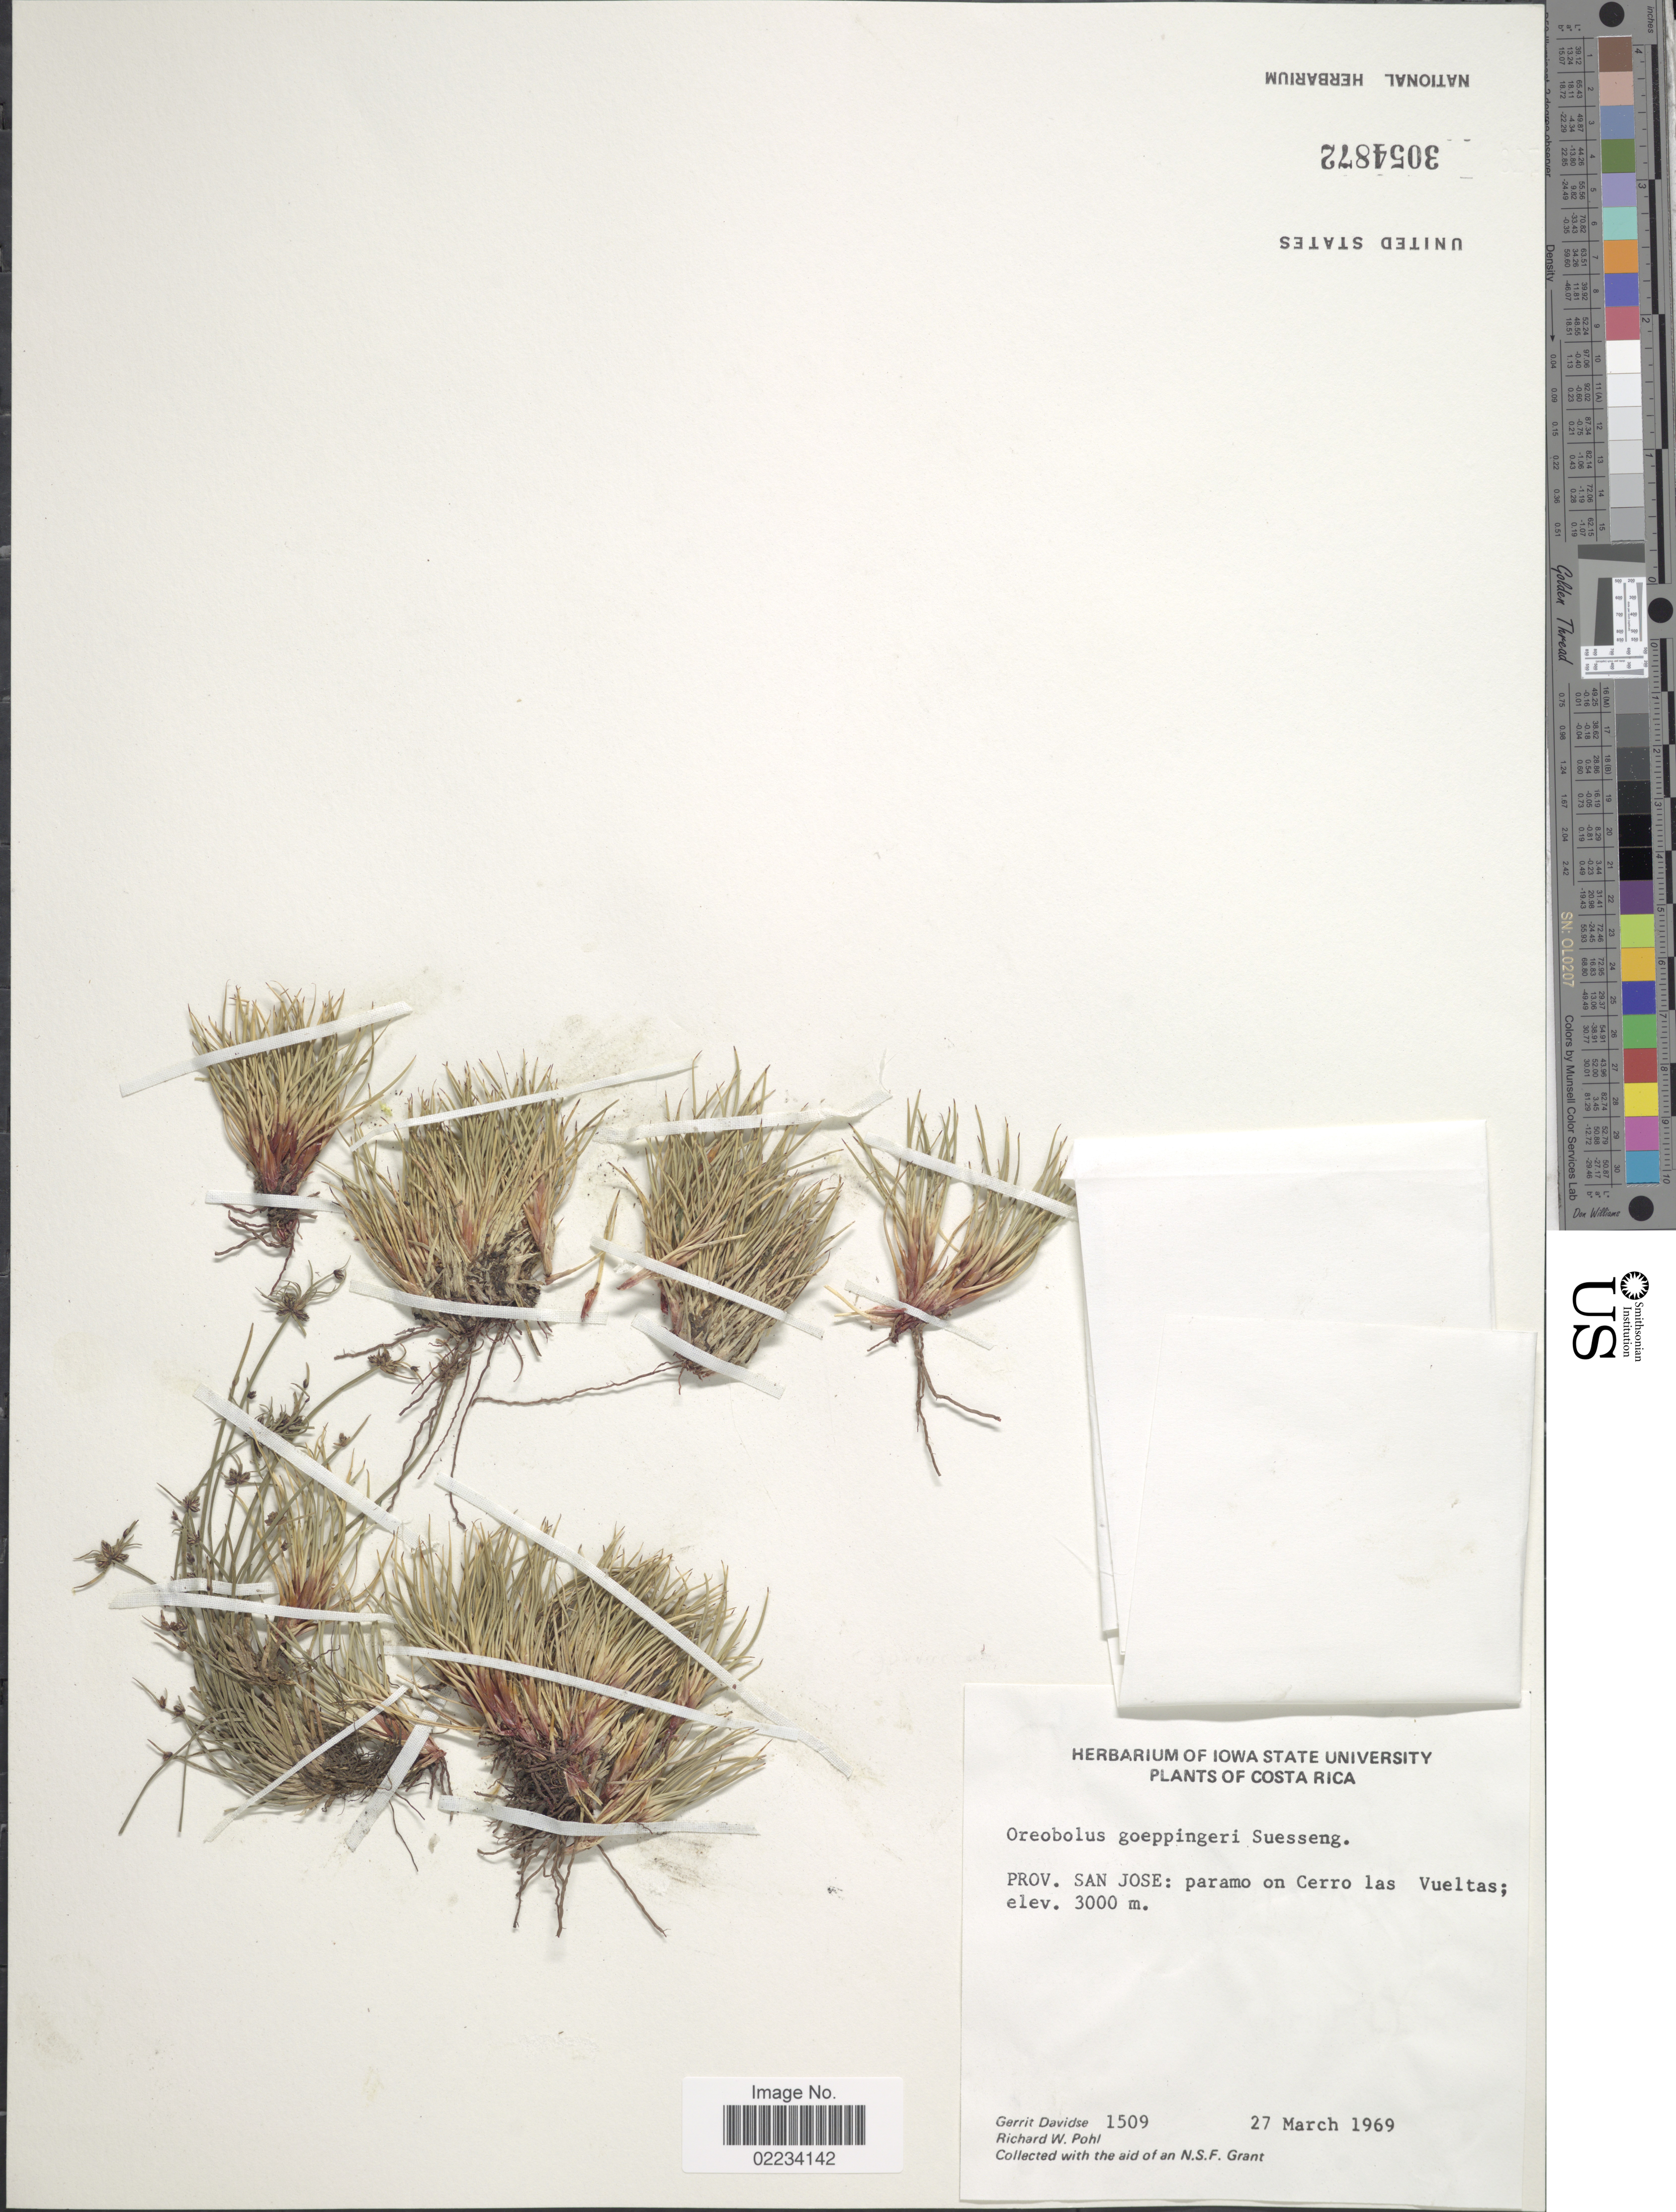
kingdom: Plantae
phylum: Tracheophyta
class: Liliopsida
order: Poales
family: Cyperaceae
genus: Oreobolus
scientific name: Oreobolus goeppingeri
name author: Suess.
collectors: G. Davidse & R. W. Pohl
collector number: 1509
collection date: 1969-03-27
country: Costa Rica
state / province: San José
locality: Paramo on Cerro las Vueltas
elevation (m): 3000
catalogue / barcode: US 3054872